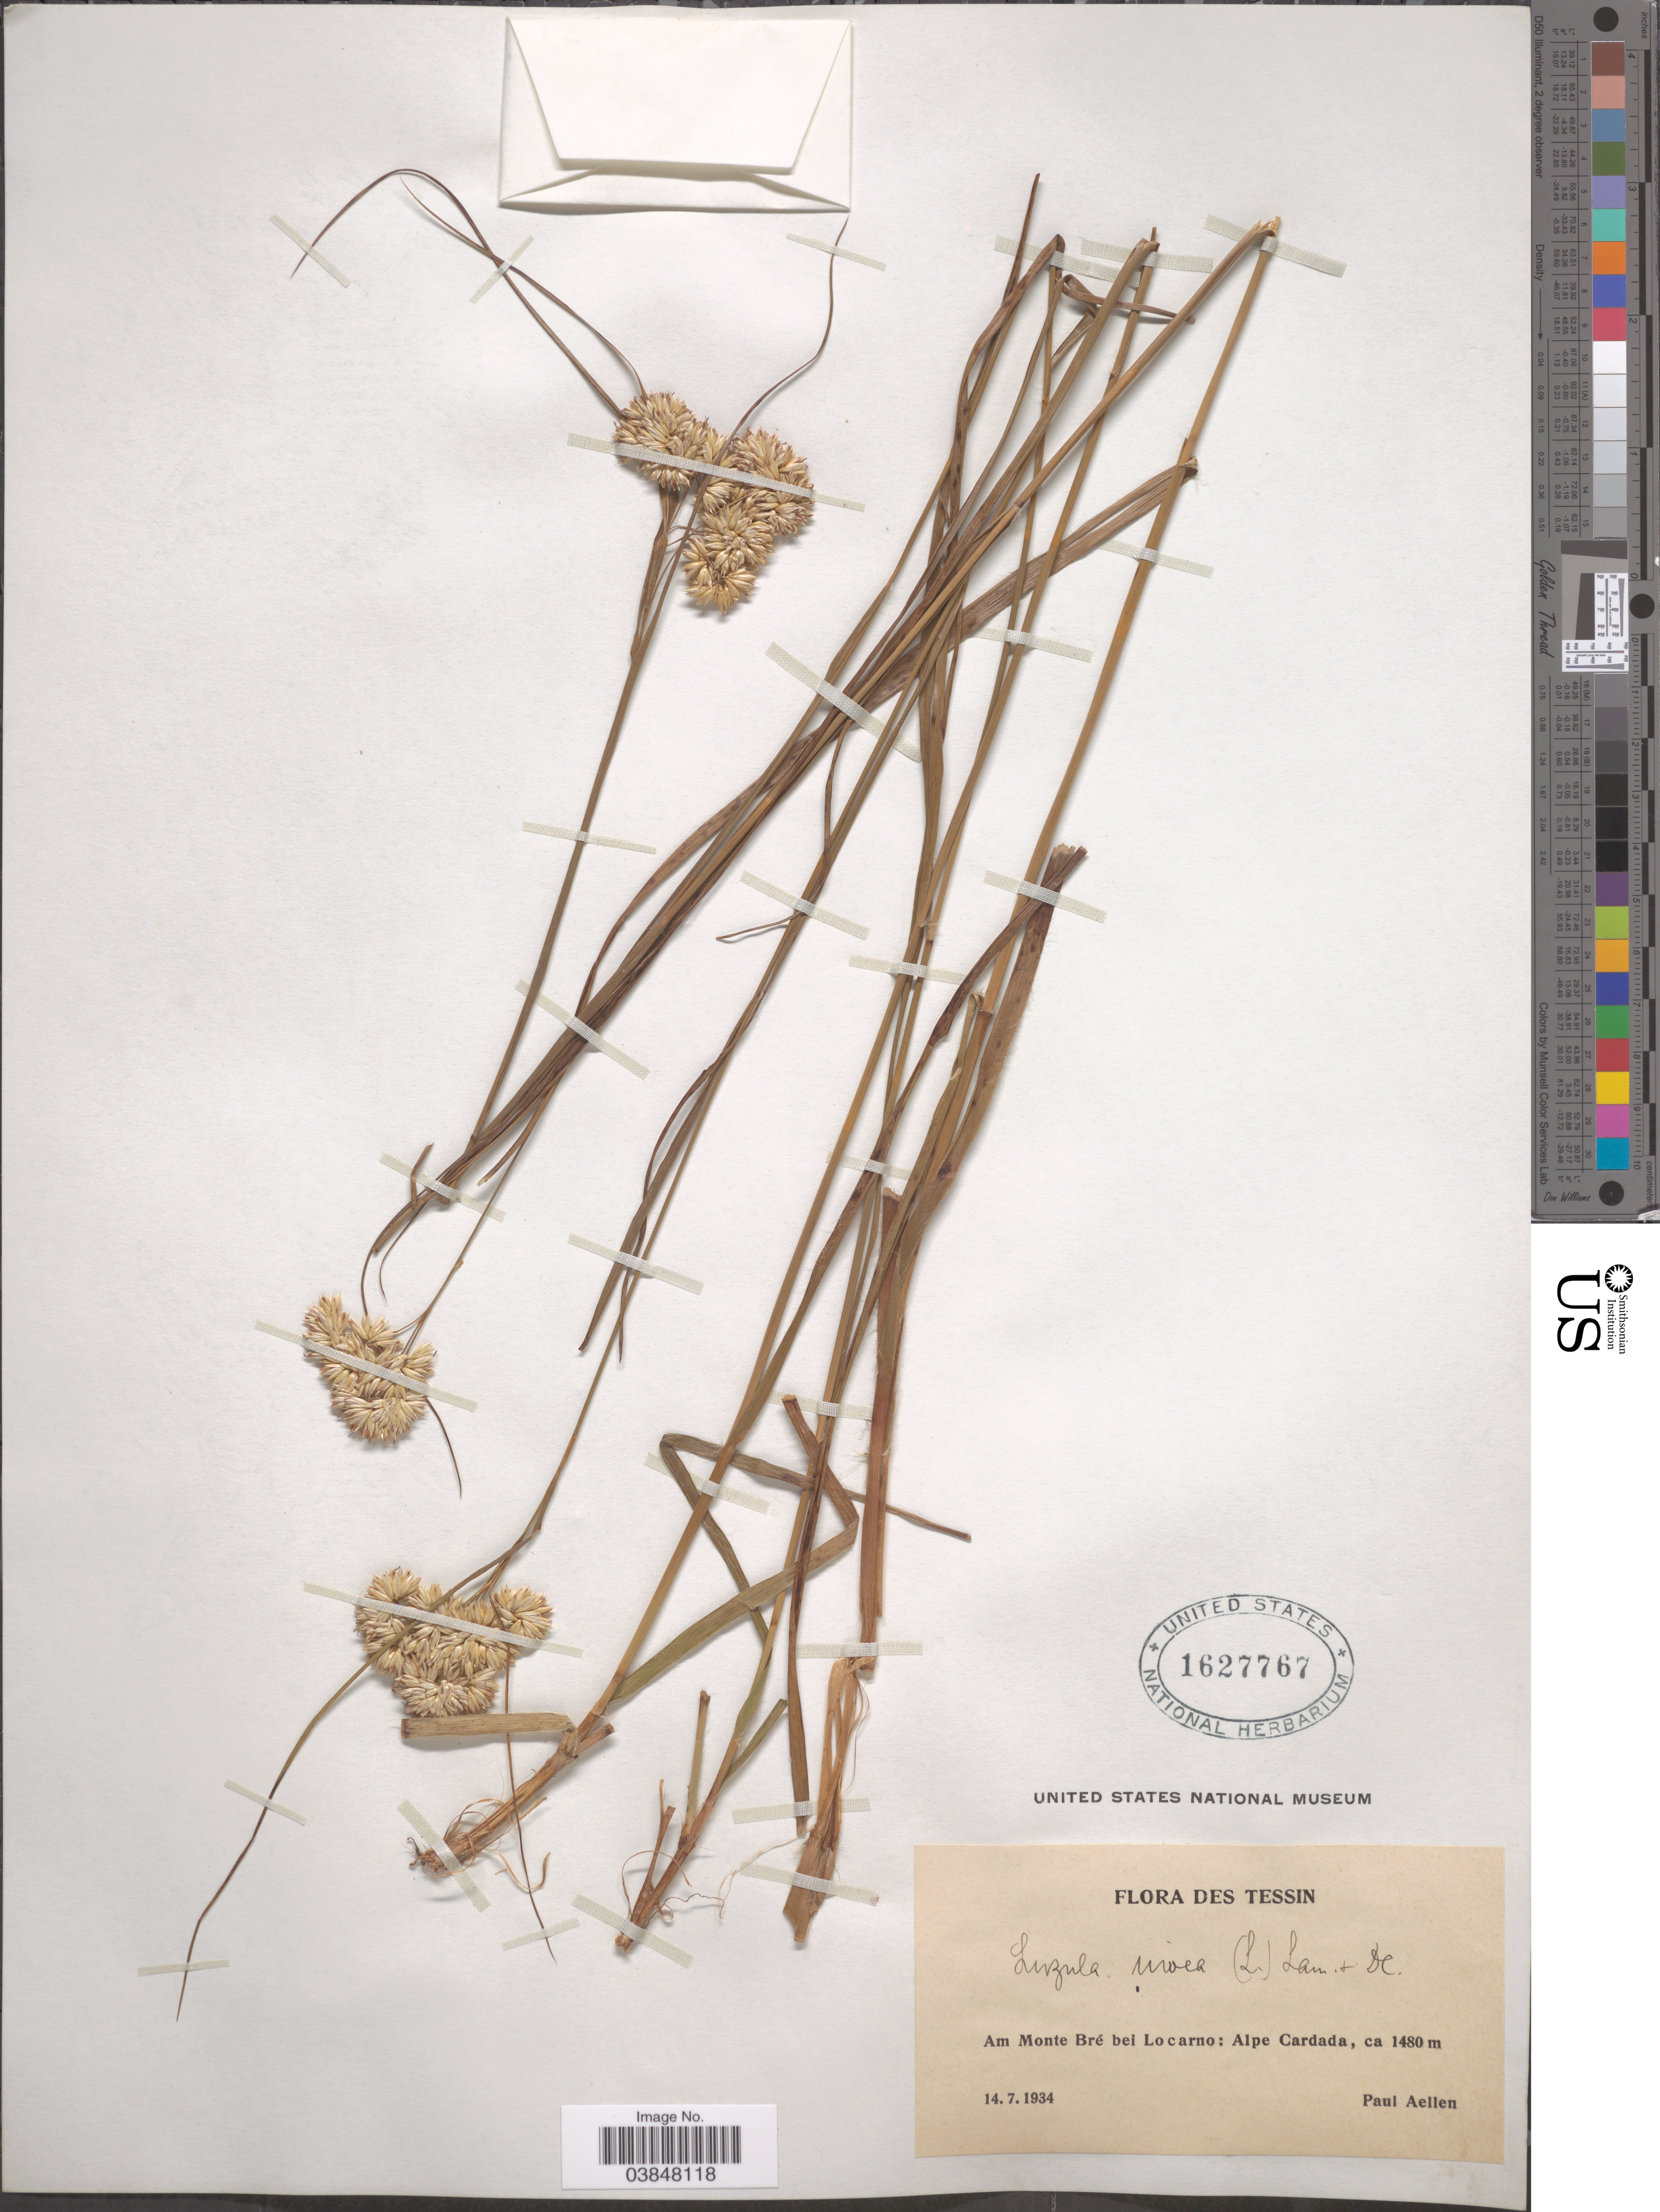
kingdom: Plantae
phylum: Tracheophyta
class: Liliopsida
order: Poales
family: Juncaceae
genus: Luzula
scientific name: Luzula nivea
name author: (L.) DC.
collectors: P. Aellen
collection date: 1934-07-14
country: Italy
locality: Tessin. Am Monte Bré bei Locarno: Alpe Cardada.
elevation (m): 1480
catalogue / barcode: US 1627767